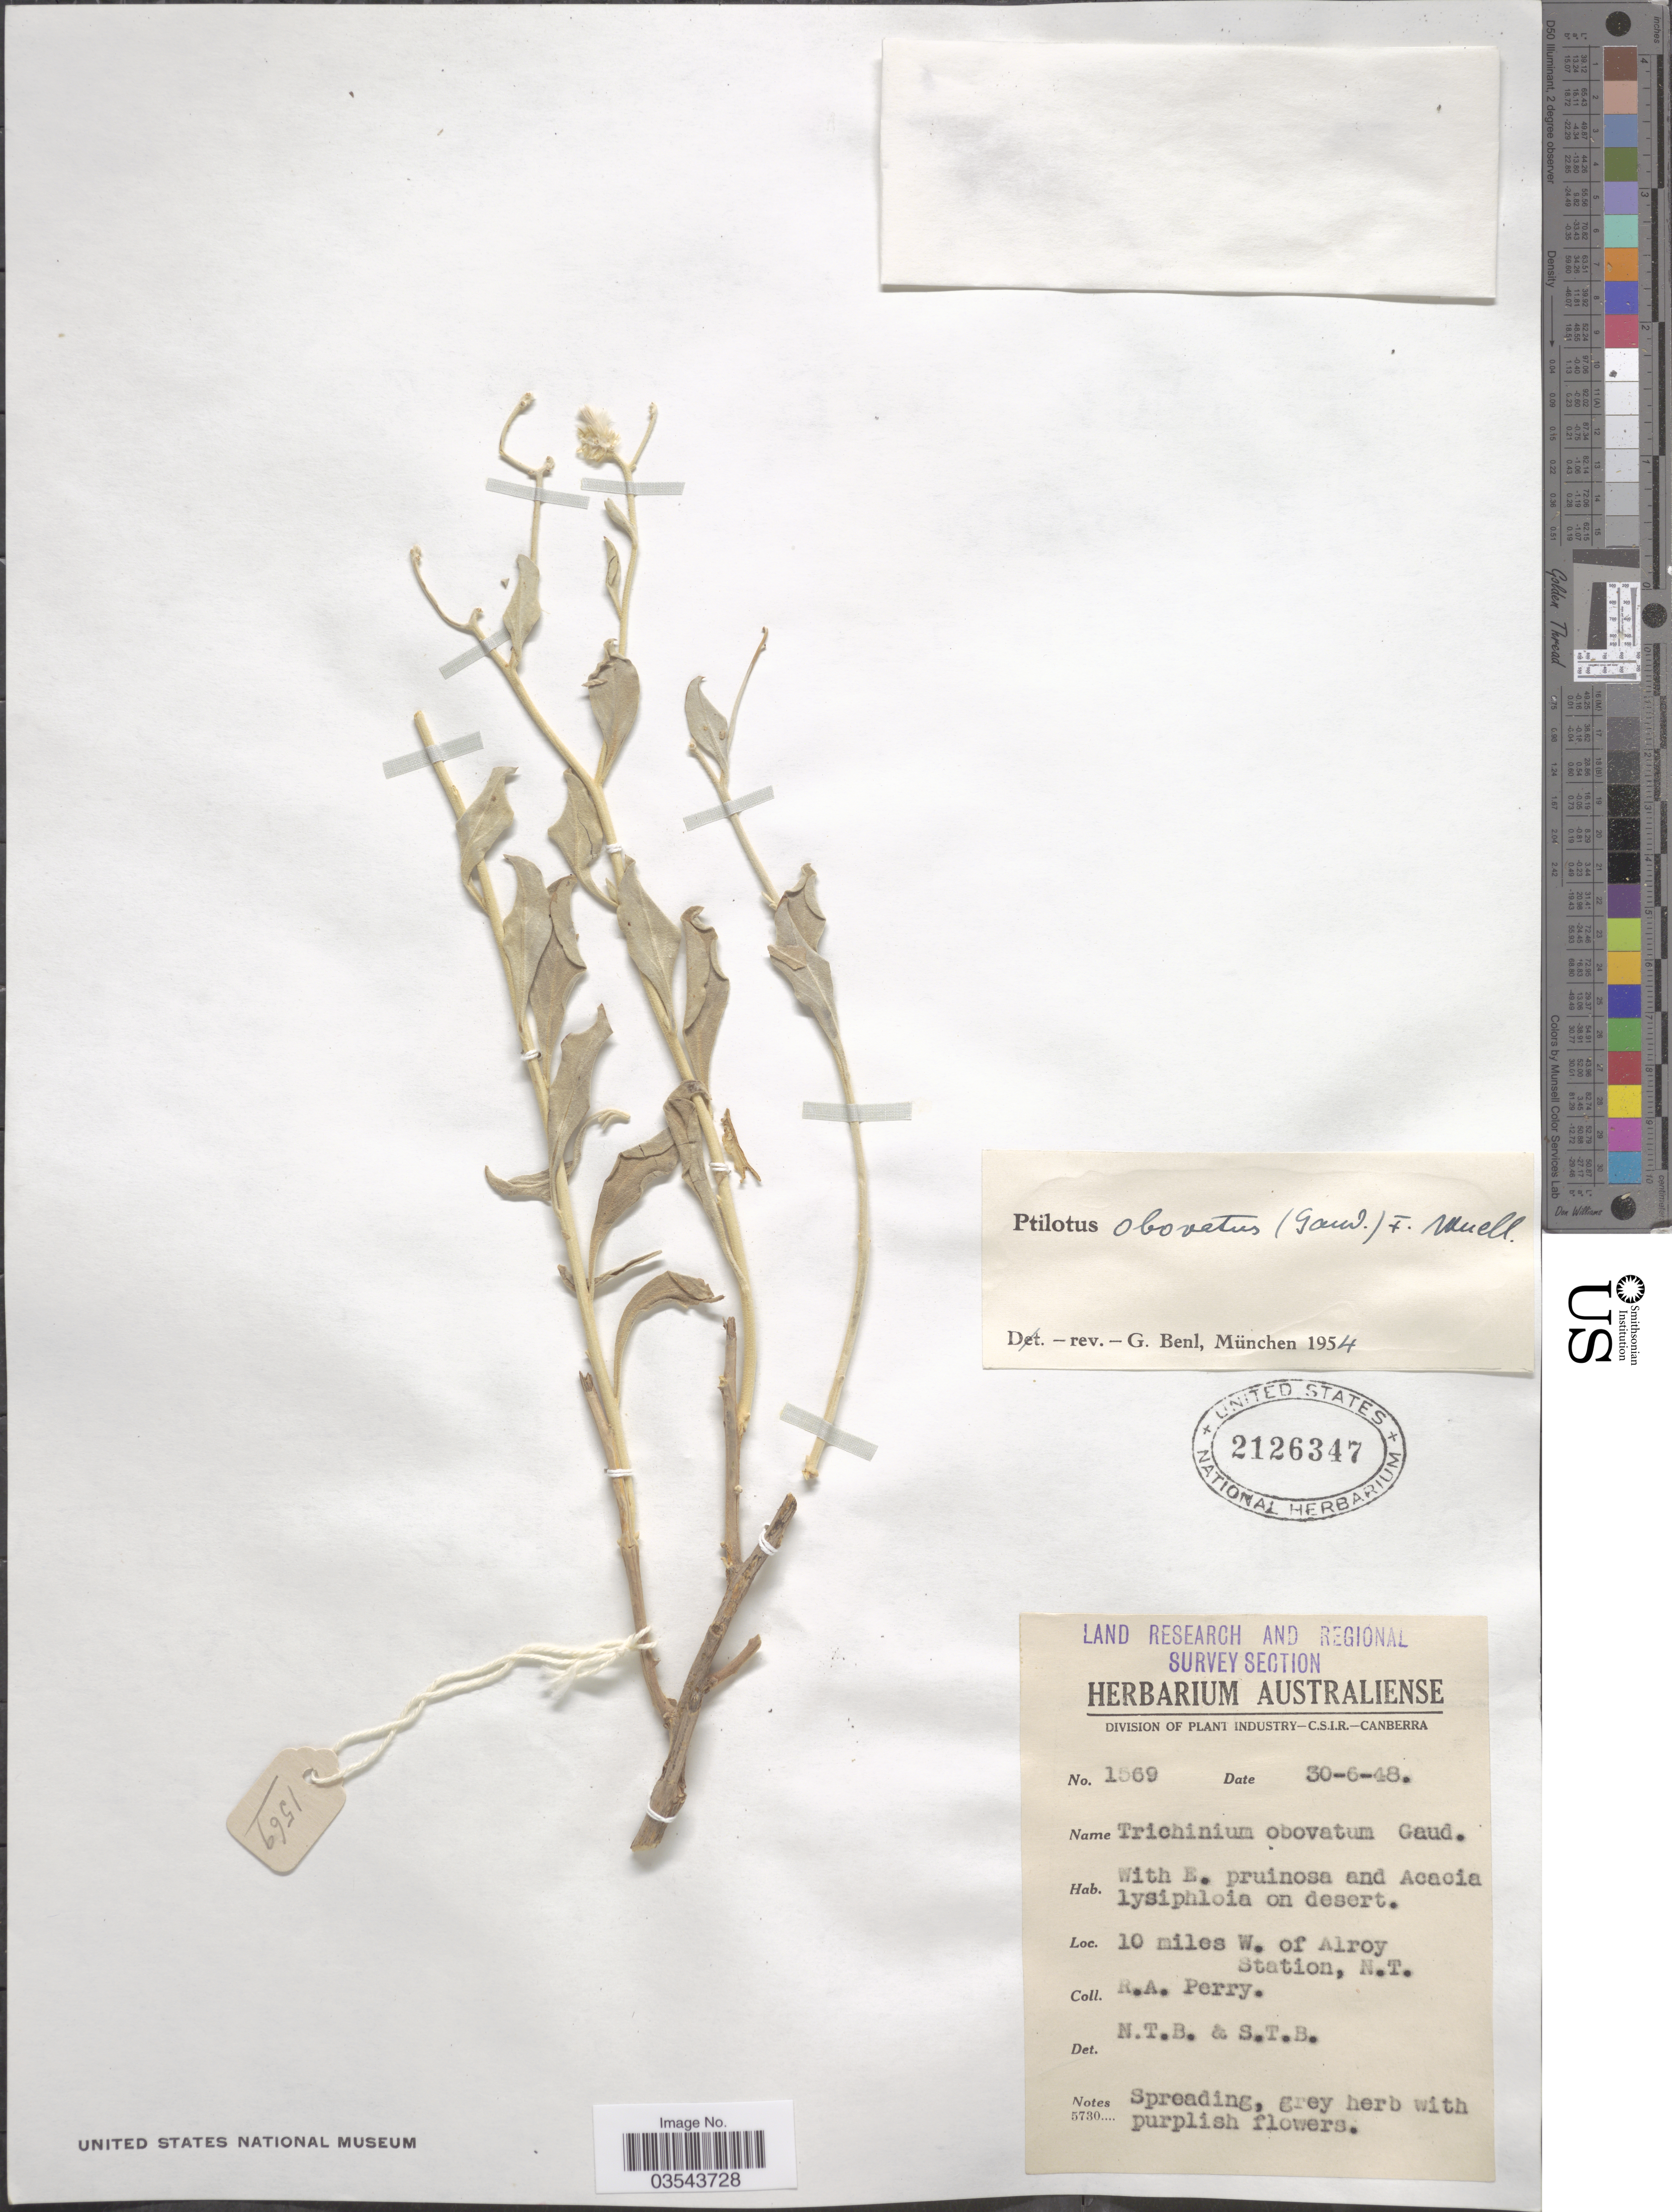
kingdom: Plantae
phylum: Tracheophyta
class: Magnoliopsida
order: Caryophyllales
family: Amaranthaceae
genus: Ptilotus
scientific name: Ptilotus obovatus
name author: (Gaudich.) F. Muell.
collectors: Perry, R. A.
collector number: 1569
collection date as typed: Transcribed d/m/y: 30/6/48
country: Australia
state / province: Northern Territory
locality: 10 miles W. of Alroy Station, N.T.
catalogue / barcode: US 2126347